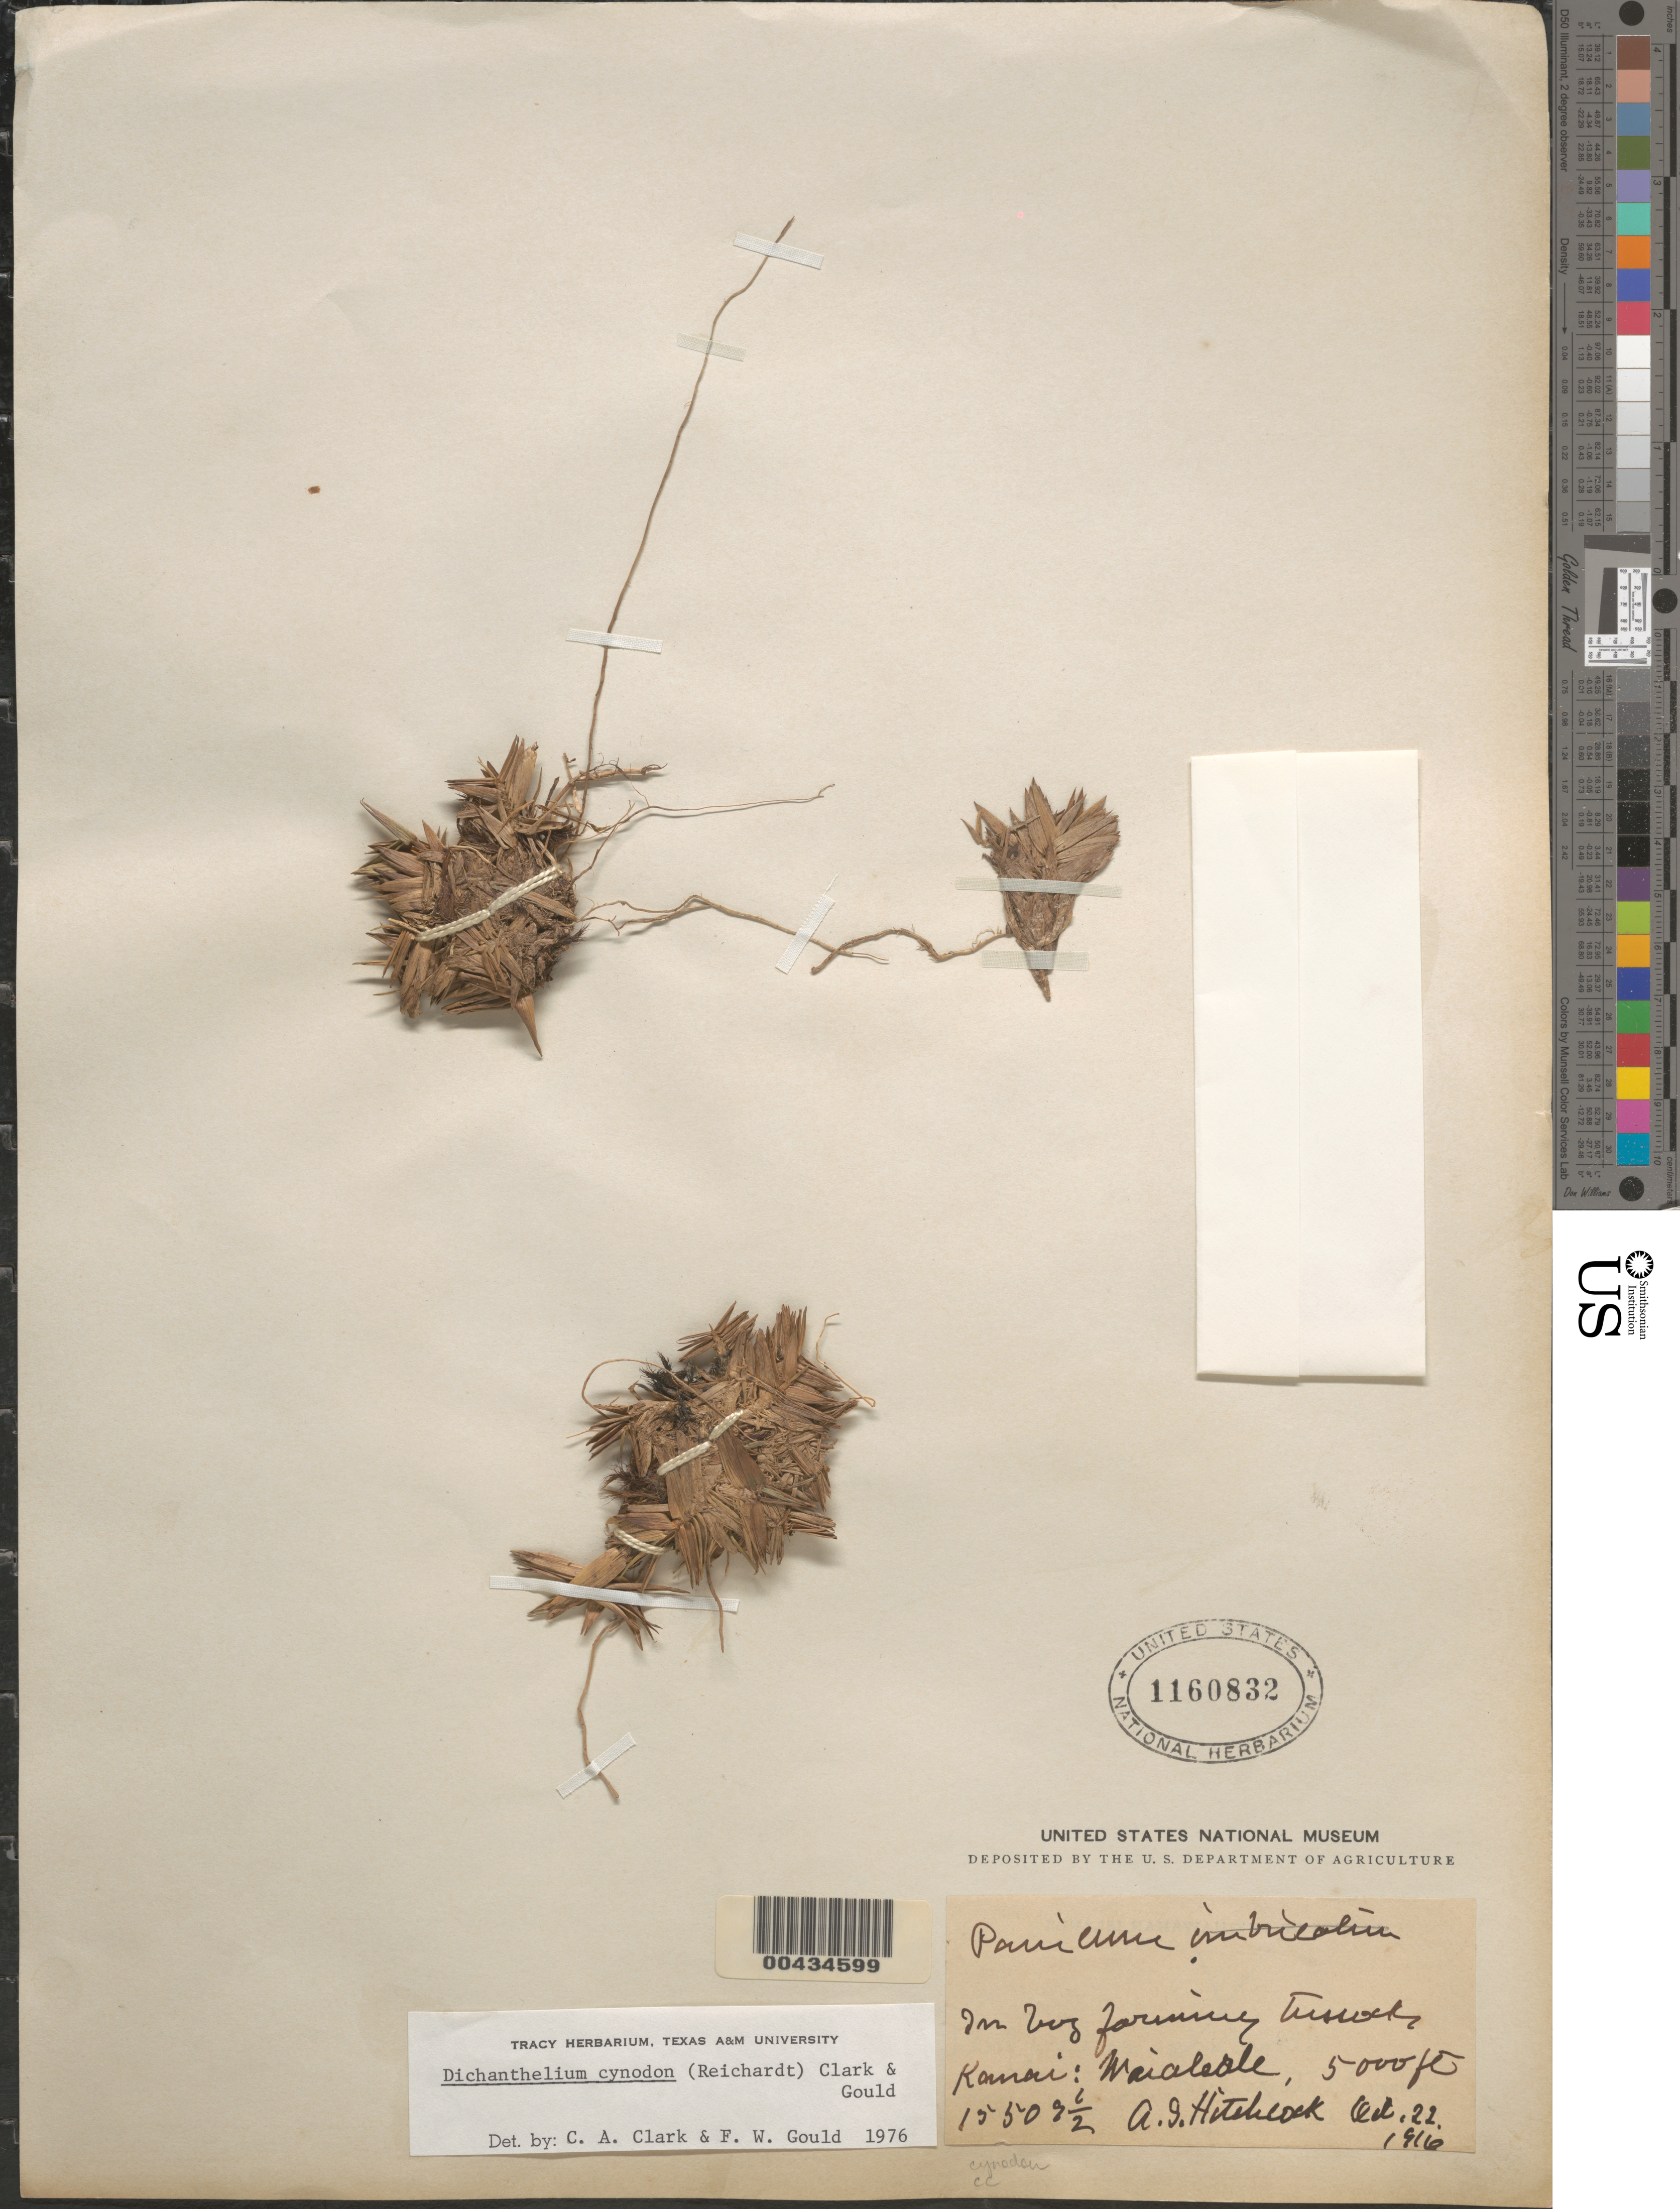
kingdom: Plantae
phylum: Tracheophyta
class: Liliopsida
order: Poales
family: Poaceae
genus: Dichanthelium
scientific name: Dichanthelium cynodon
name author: (Reichardt) C.A. Clark & Gould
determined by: Clark, C. A.; Gould, F. W.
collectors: A. S. Hitchcock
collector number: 15509 1/2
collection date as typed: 22 Oct 1916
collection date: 1916-10-22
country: United States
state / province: Hawaii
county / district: Kauai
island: Kaua'i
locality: Waialeale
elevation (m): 1524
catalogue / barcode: US 1160832